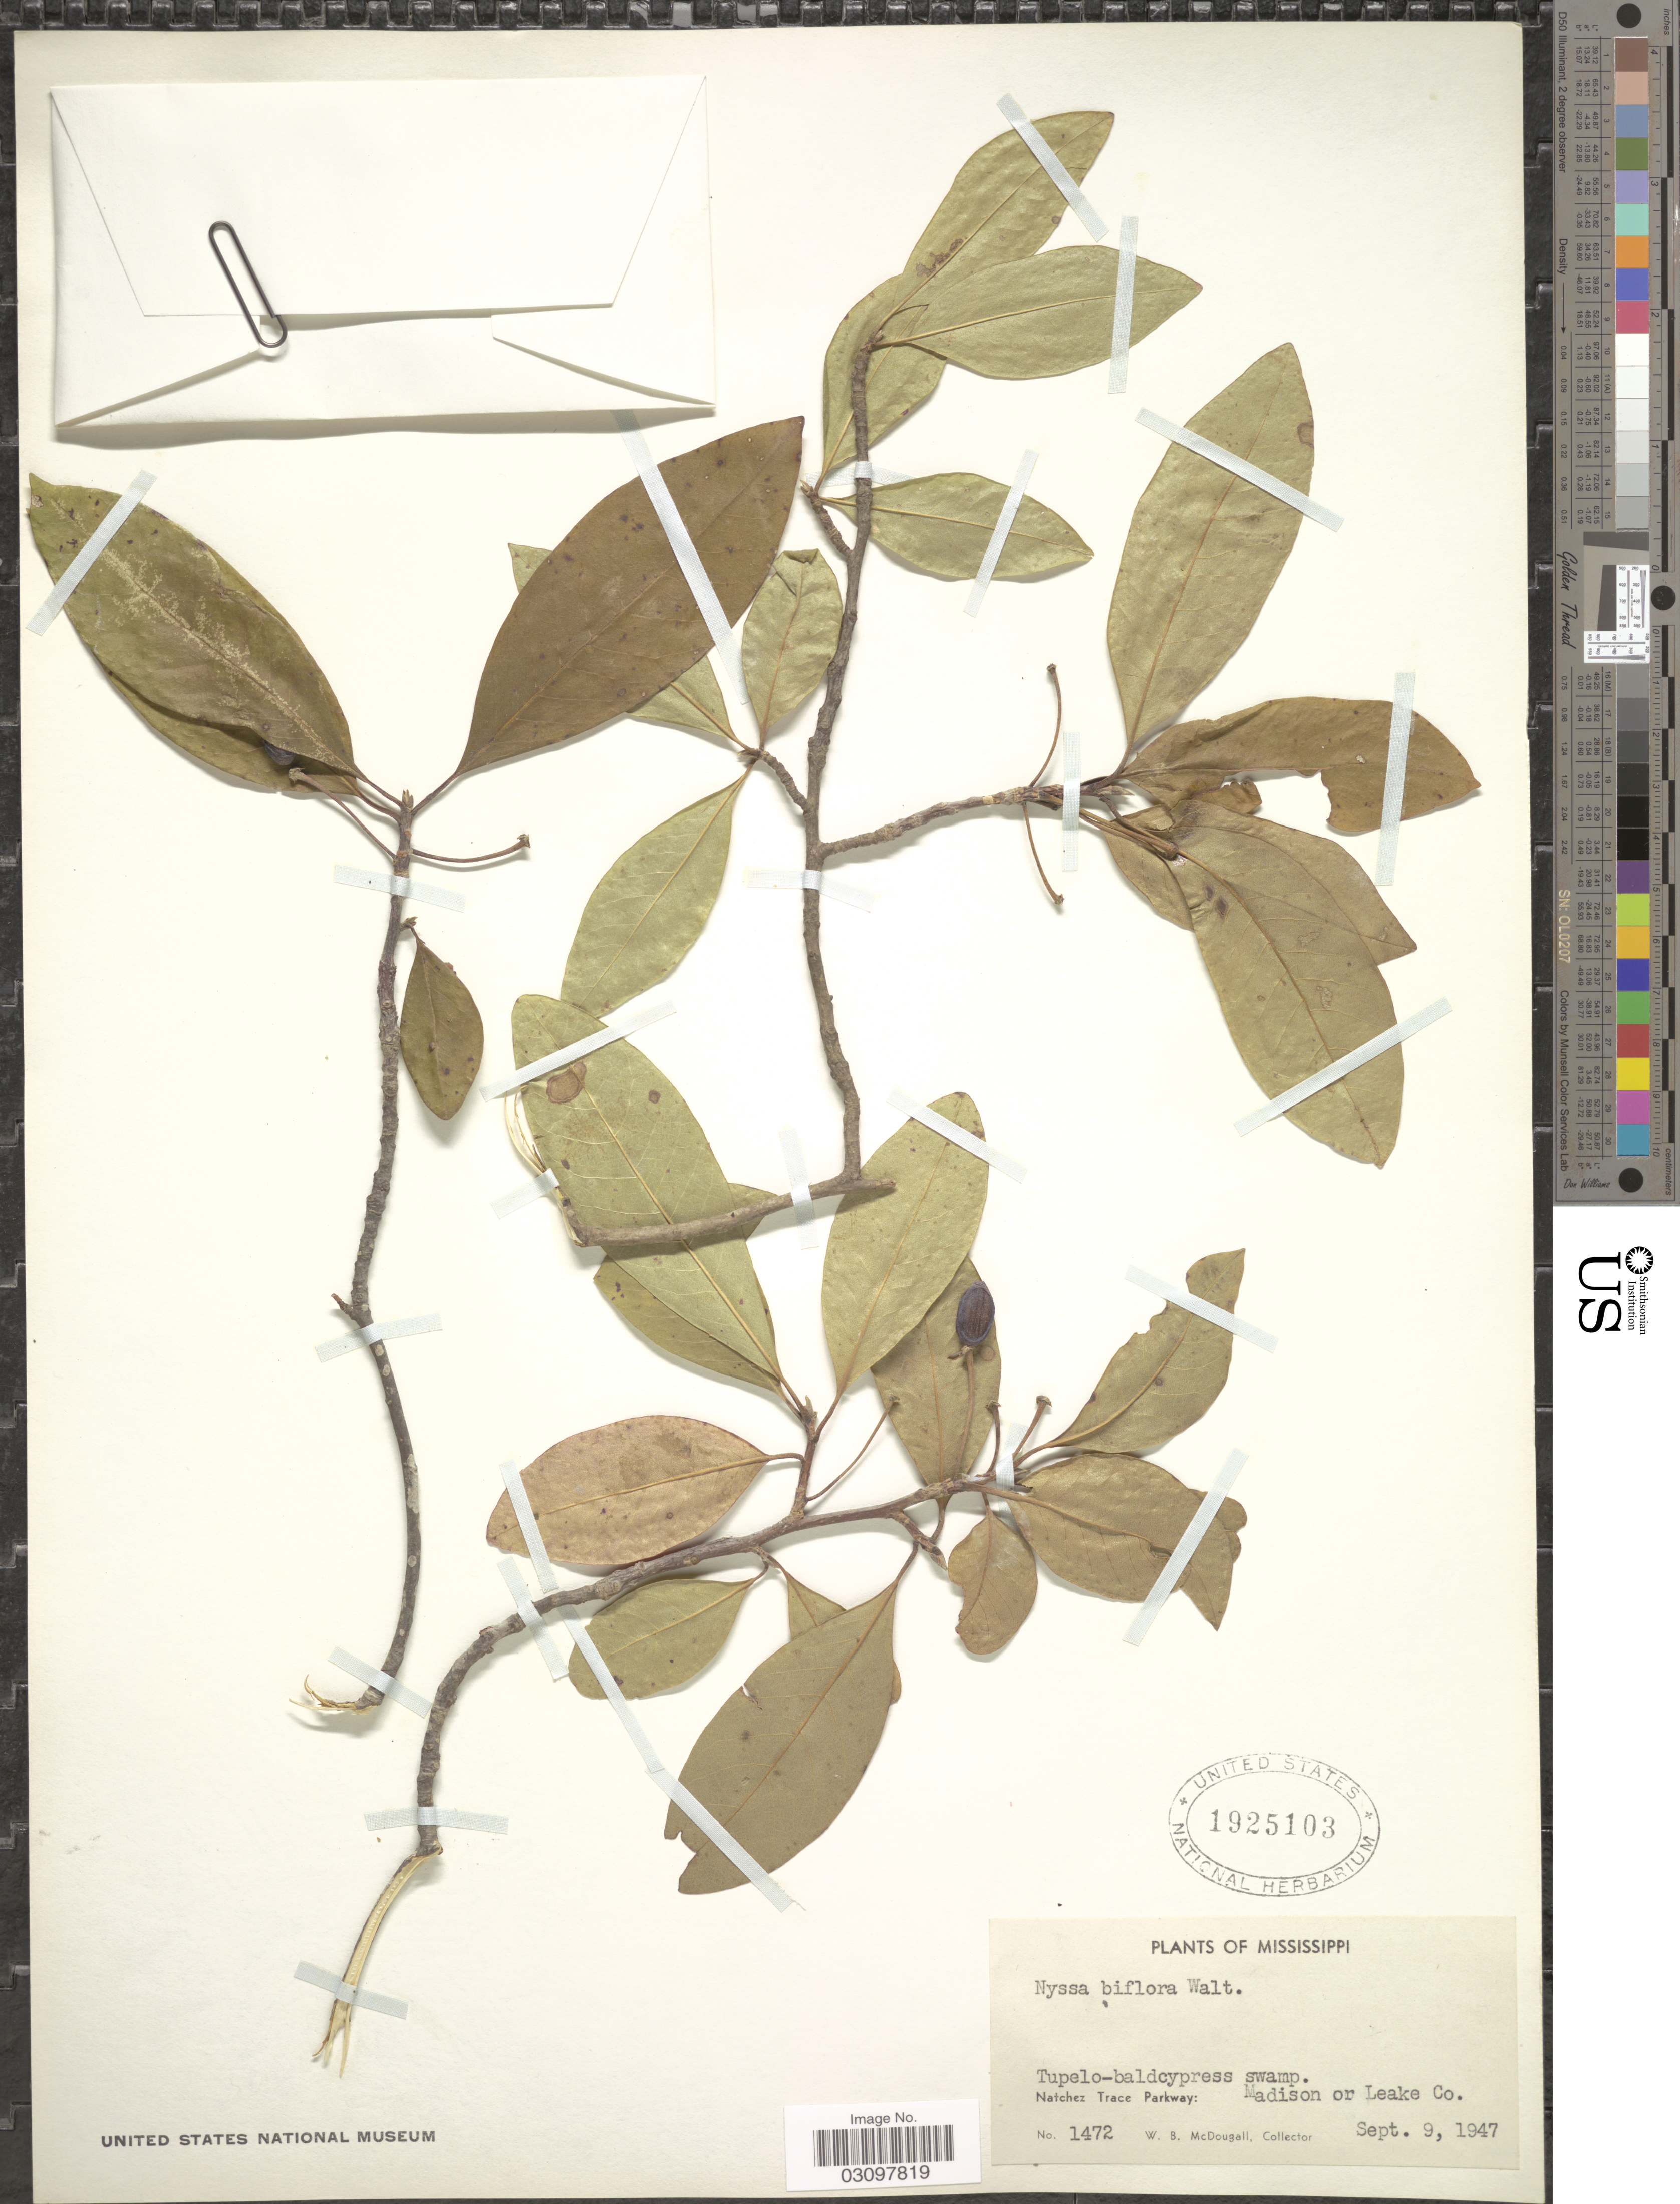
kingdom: Plantae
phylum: Tracheophyta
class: Magnoliopsida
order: Cornales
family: Nyssaceae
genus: Nyssa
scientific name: Nyssa biflora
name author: Walter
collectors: W. B. McDougall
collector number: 1472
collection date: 1947-09-09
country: United States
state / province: Mississippi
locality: Tupelo-baldcypress swamp. Natchez Trace Parkway: Madison or Leake Co.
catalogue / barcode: US 1925103